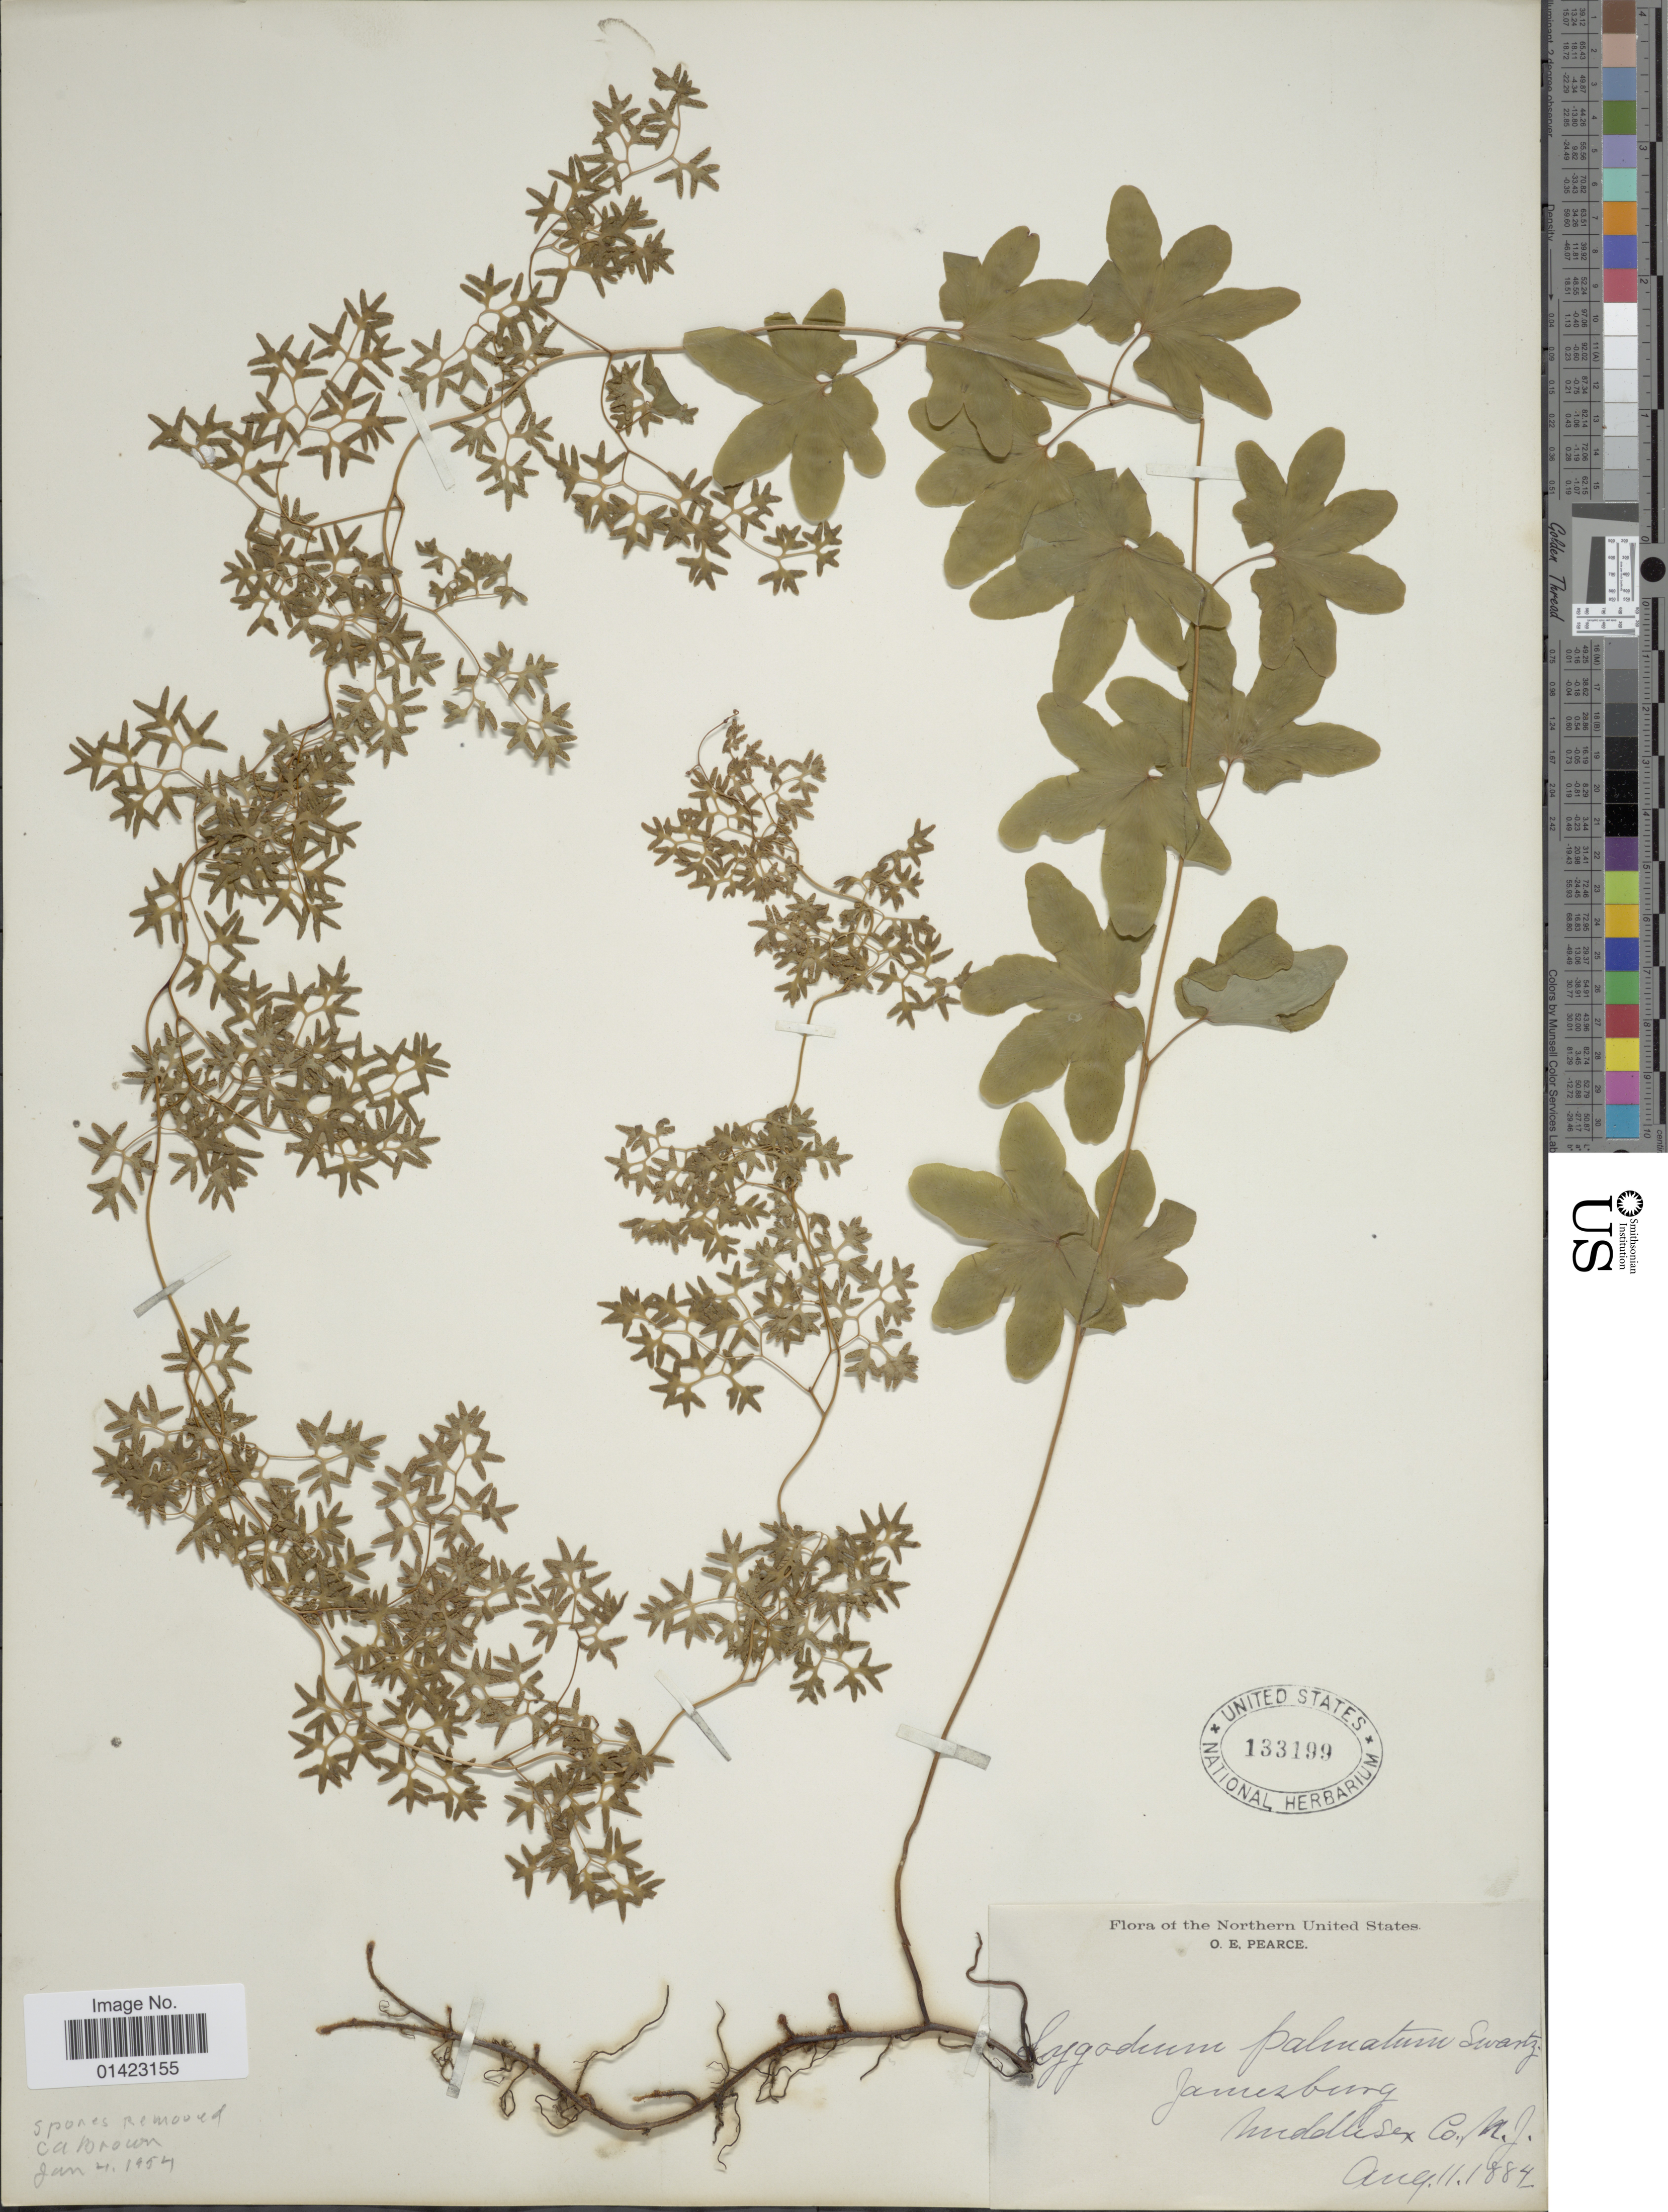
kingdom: Plantae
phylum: Tracheophyta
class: Polypodiopsida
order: Schizaeales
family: Lygodiaceae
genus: Lygodium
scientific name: Lygodium palmatum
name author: (Bernh.) Sw.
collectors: O. E. Pearce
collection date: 1884-08-11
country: United States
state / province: New Jersey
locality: Northern United States, Jamesburg, Middlesex Co., N.J.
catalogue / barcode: US 133199